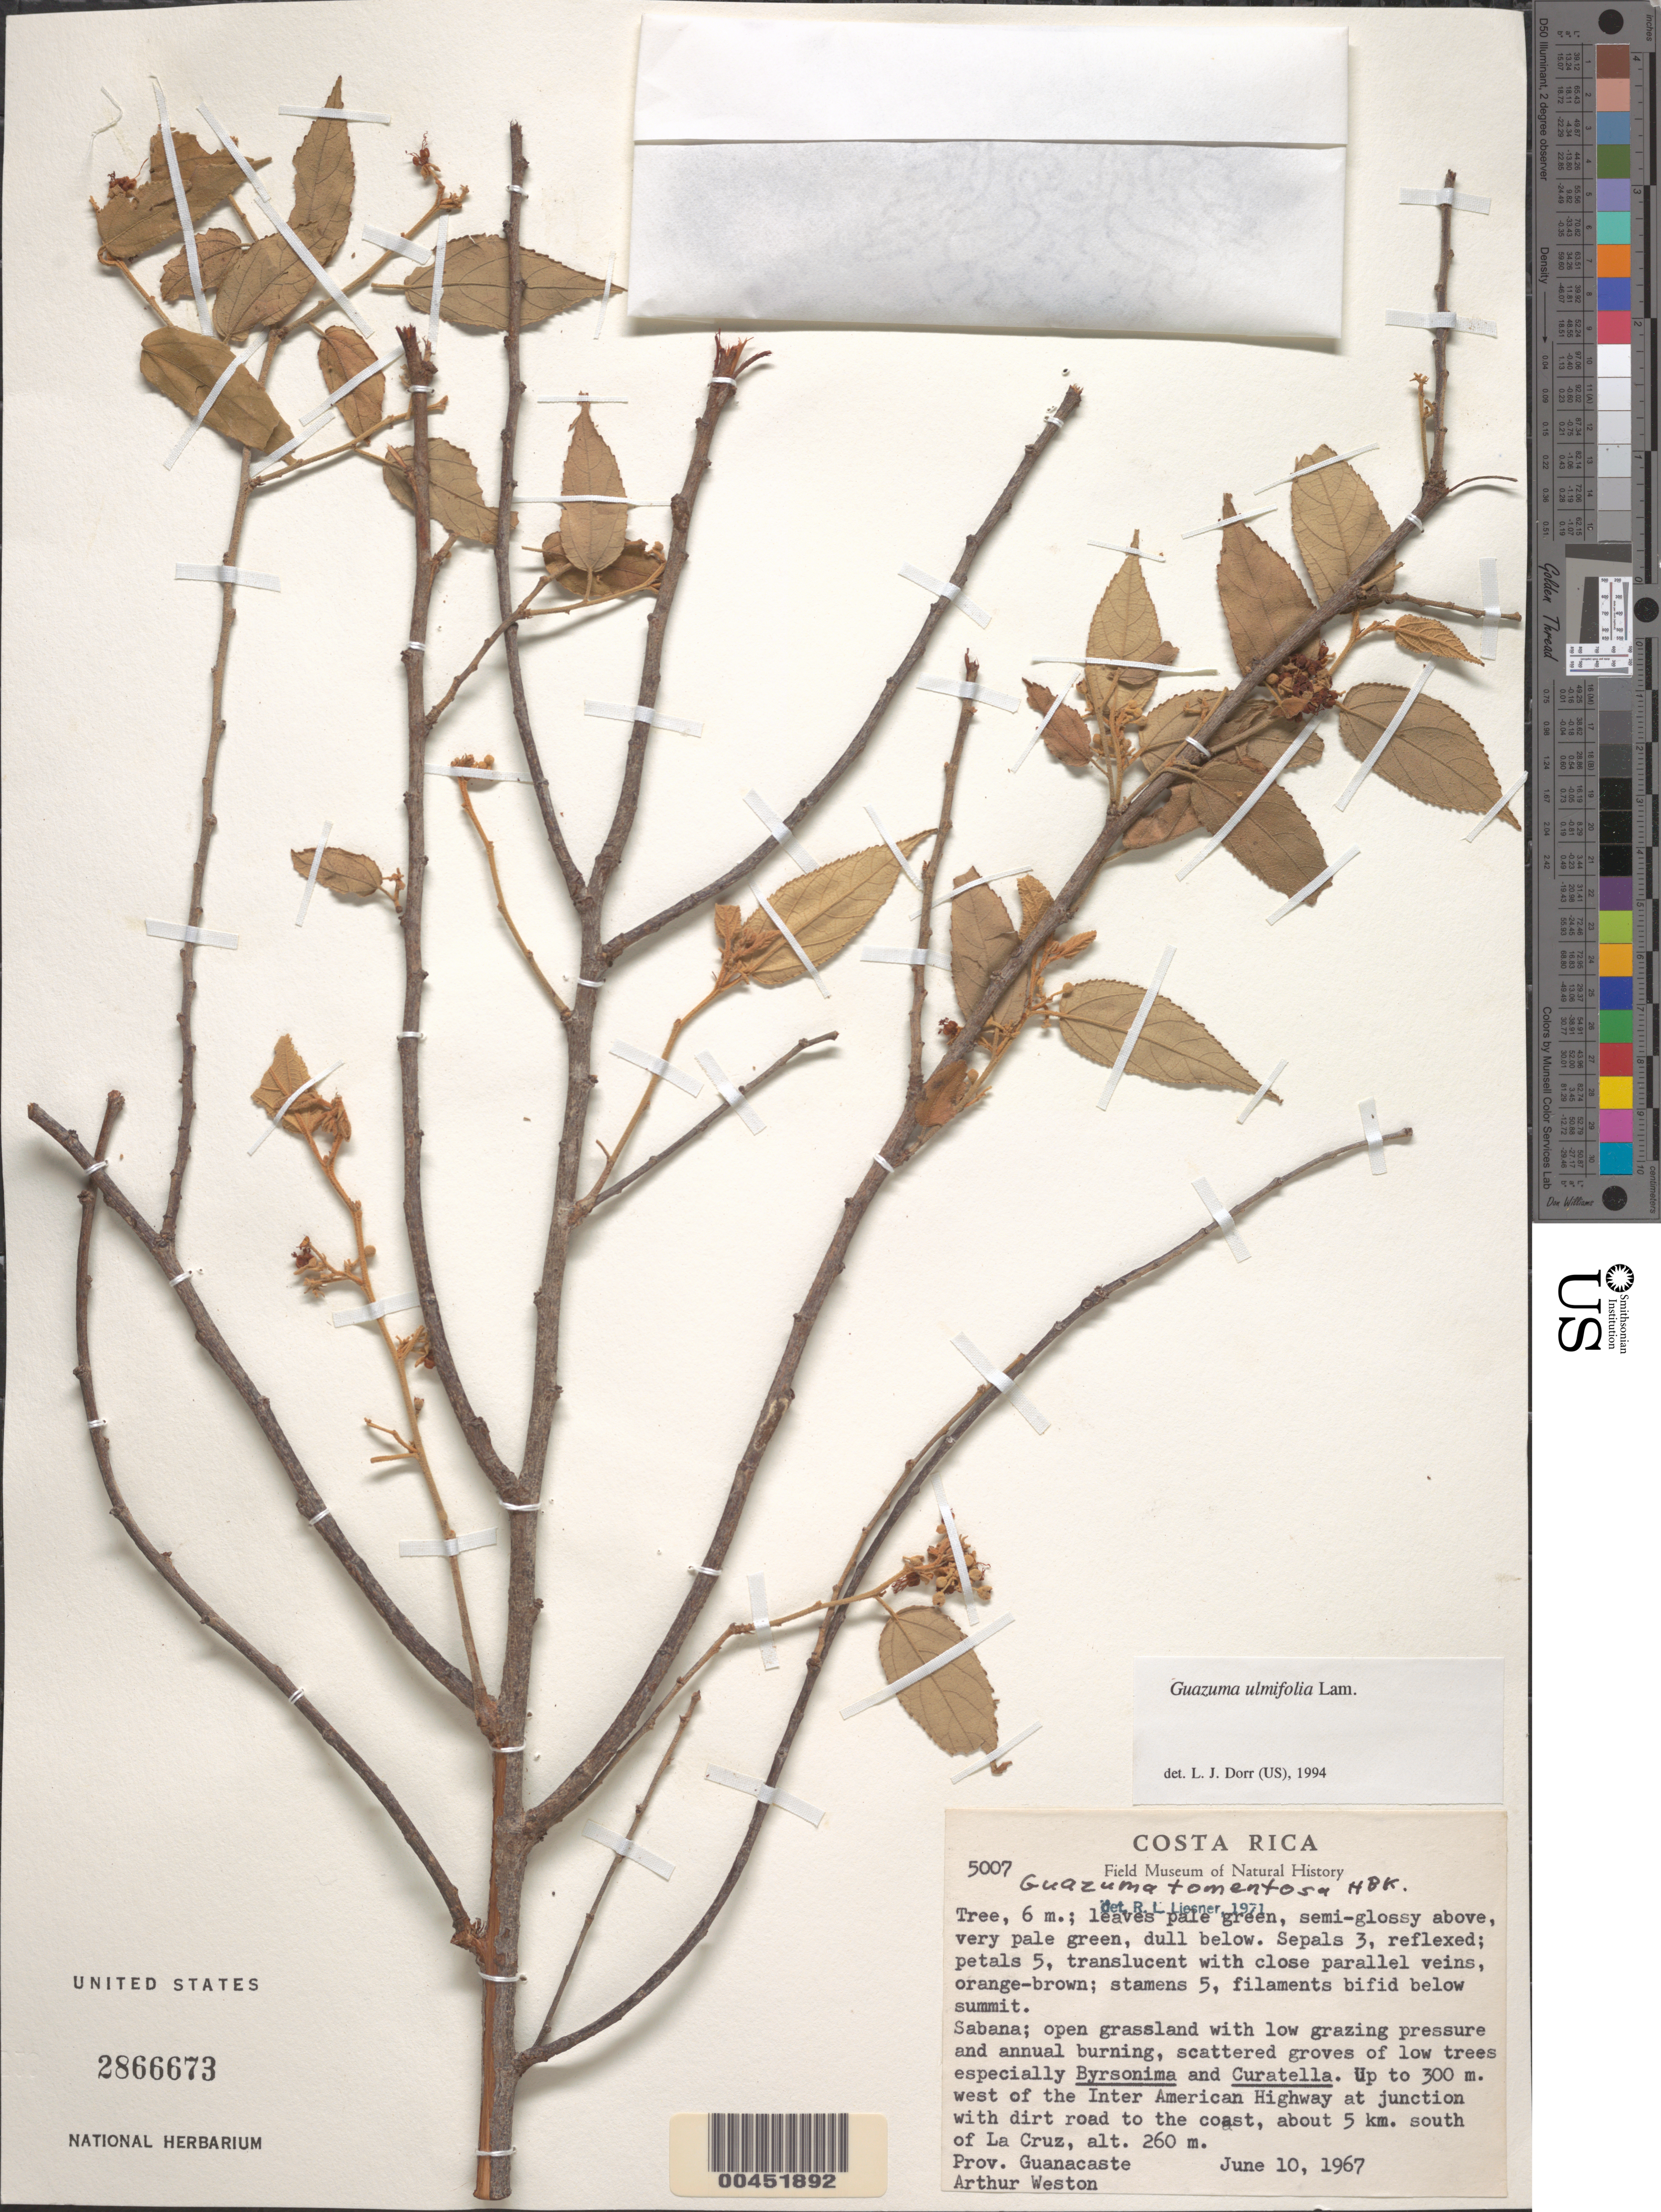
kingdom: Plantae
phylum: Tracheophyta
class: Magnoliopsida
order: Malvales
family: Malvaceae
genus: Guazuma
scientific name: Guazuma ulmifolia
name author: Lam.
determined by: Dorr, L. J., (BOT), Smithsonian Institution - National Museum of Natural History (UNITED STATES)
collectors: A. Weston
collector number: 5007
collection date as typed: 10 Jun 1967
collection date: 1967-06-10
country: Costa Rica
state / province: Guanacaste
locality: Up to 300 m. W of Inter-American Hwy at junction with dirt rd to the coast. about 5 km S of La Cruz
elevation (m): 260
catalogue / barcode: US 2866673